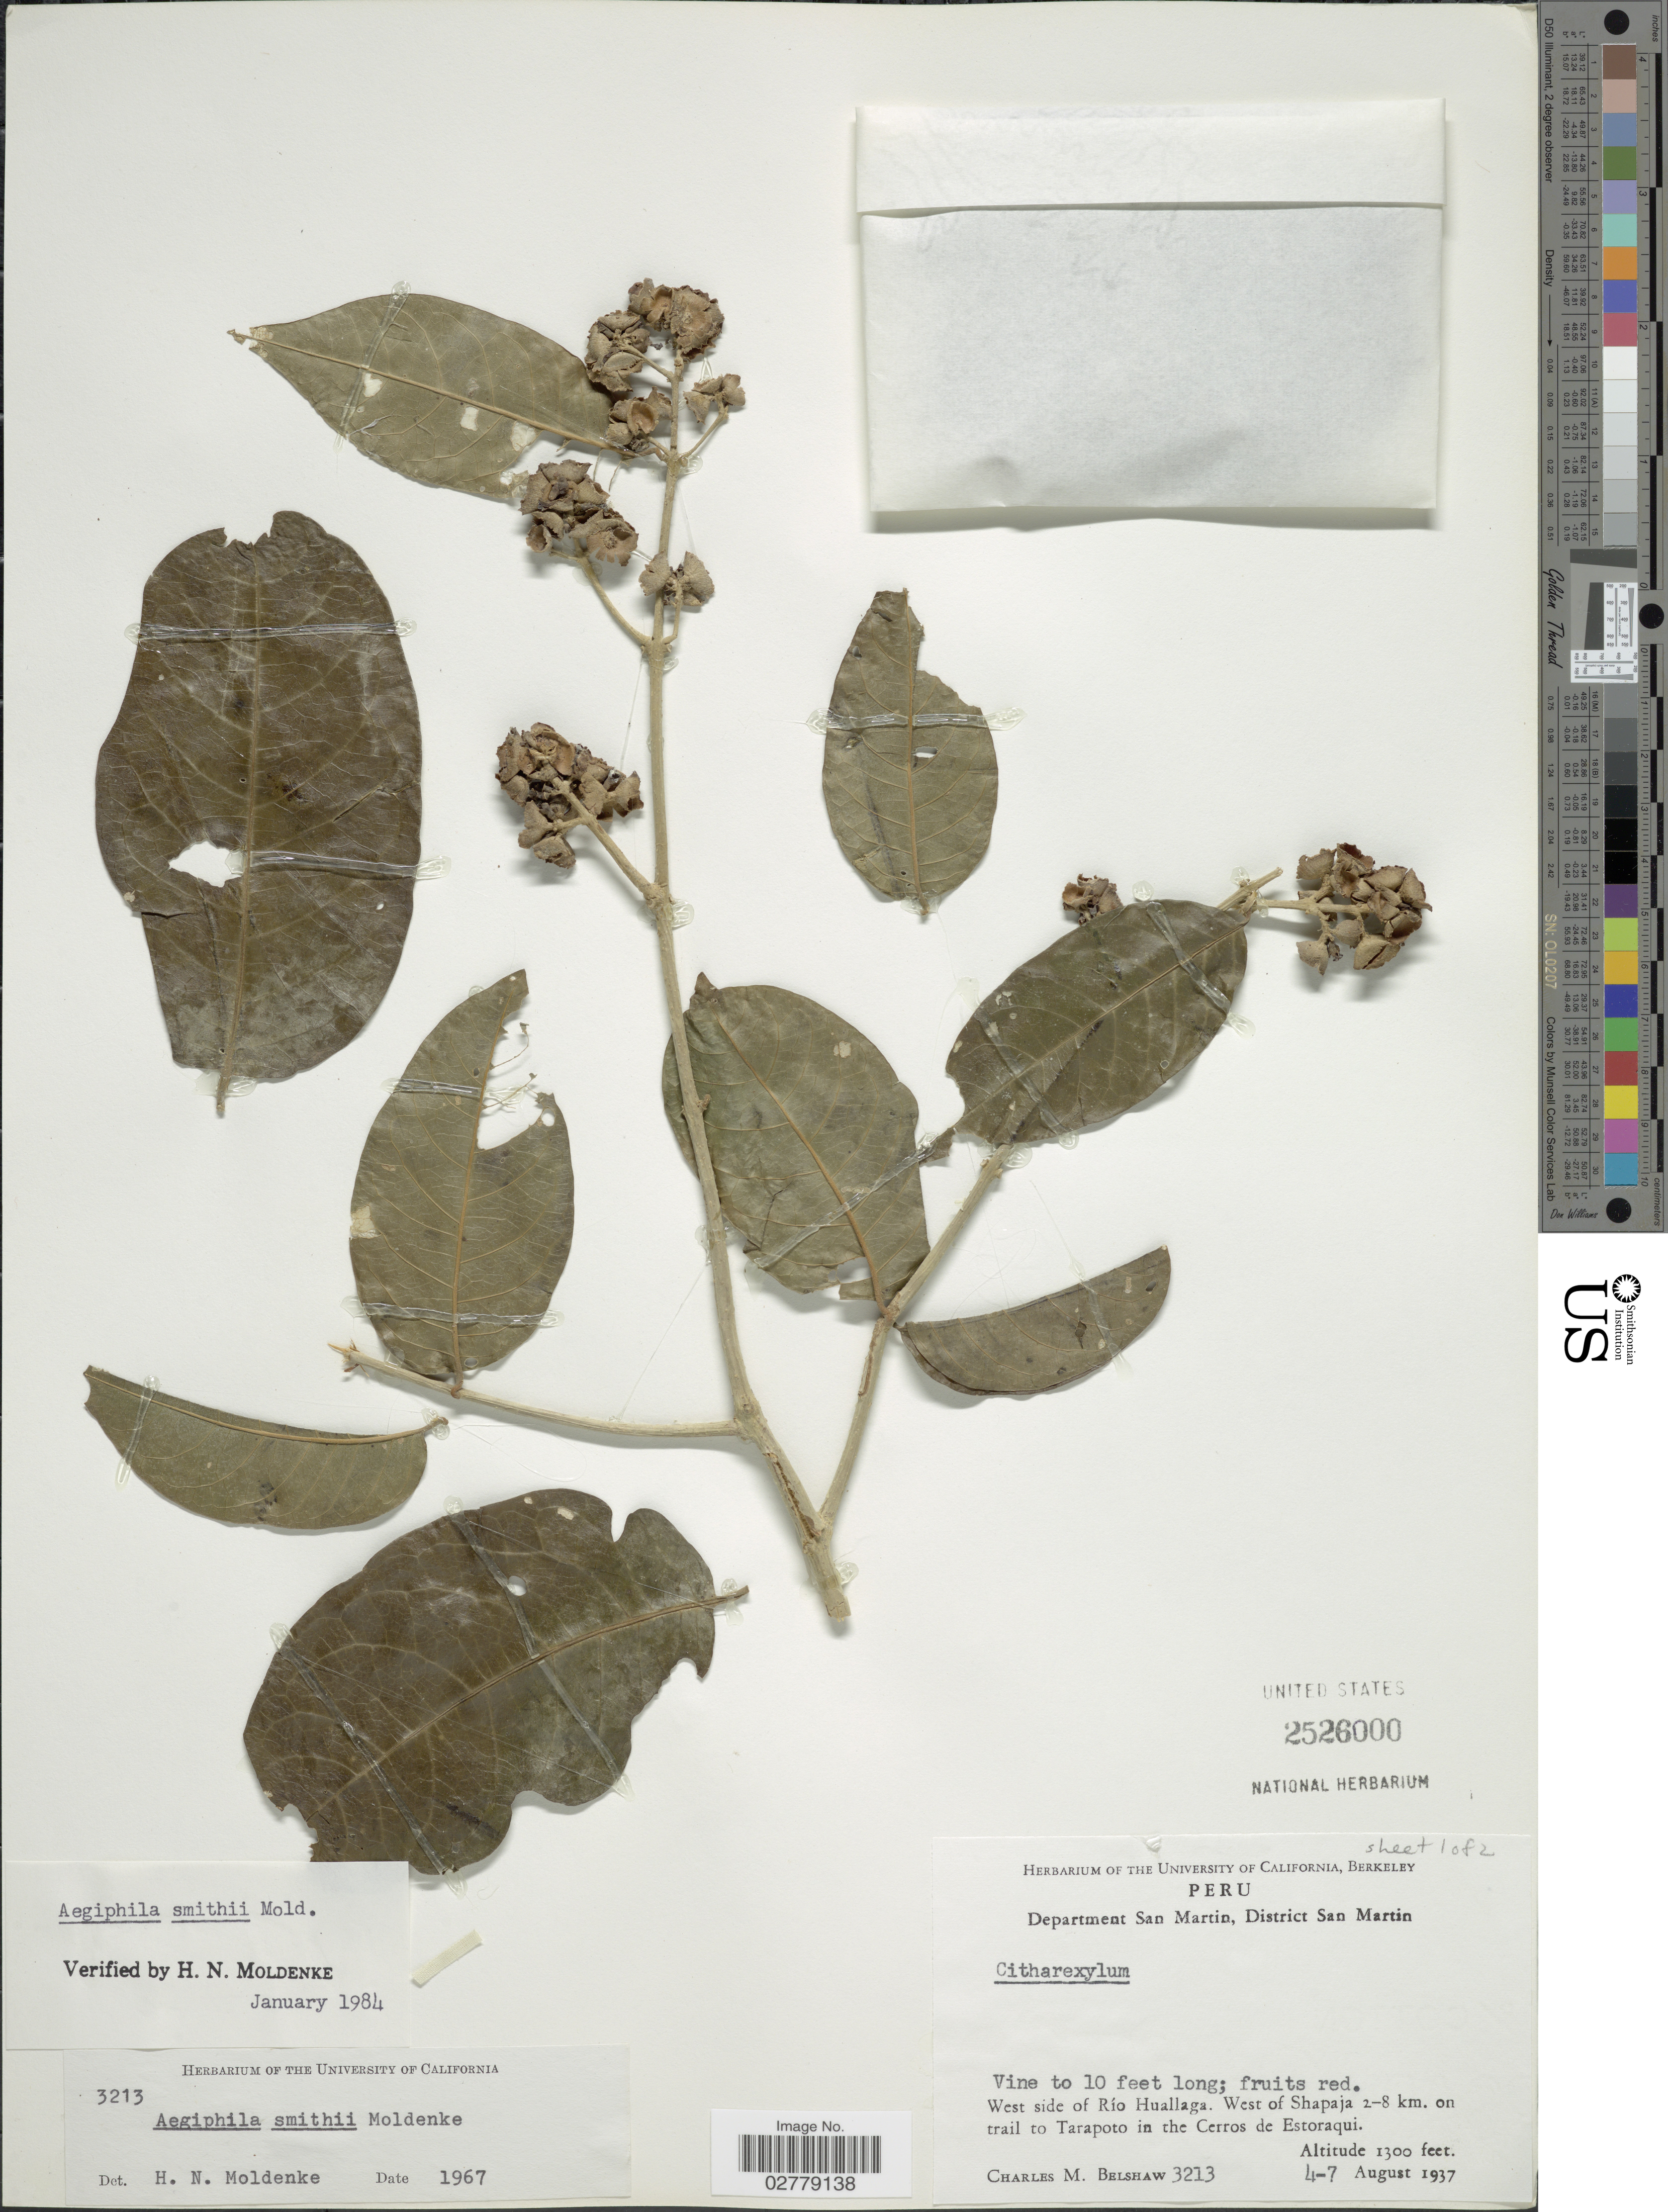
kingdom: Plantae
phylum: Tracheophyta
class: Magnoliopsida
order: Lamiales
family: Lamiaceae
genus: Aegiphila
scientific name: Aegiphila smithii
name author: Moldenke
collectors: C. Shaw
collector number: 3213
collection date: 1937-08-04/1937-08-07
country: Peru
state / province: San Martín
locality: Department San Martin, District San Martin, West side of Río Huallaga, West of Shapaja 2-8 km. on trail to Tarapoto in the Cerros de Estoraqui.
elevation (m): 396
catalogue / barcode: US 2526000